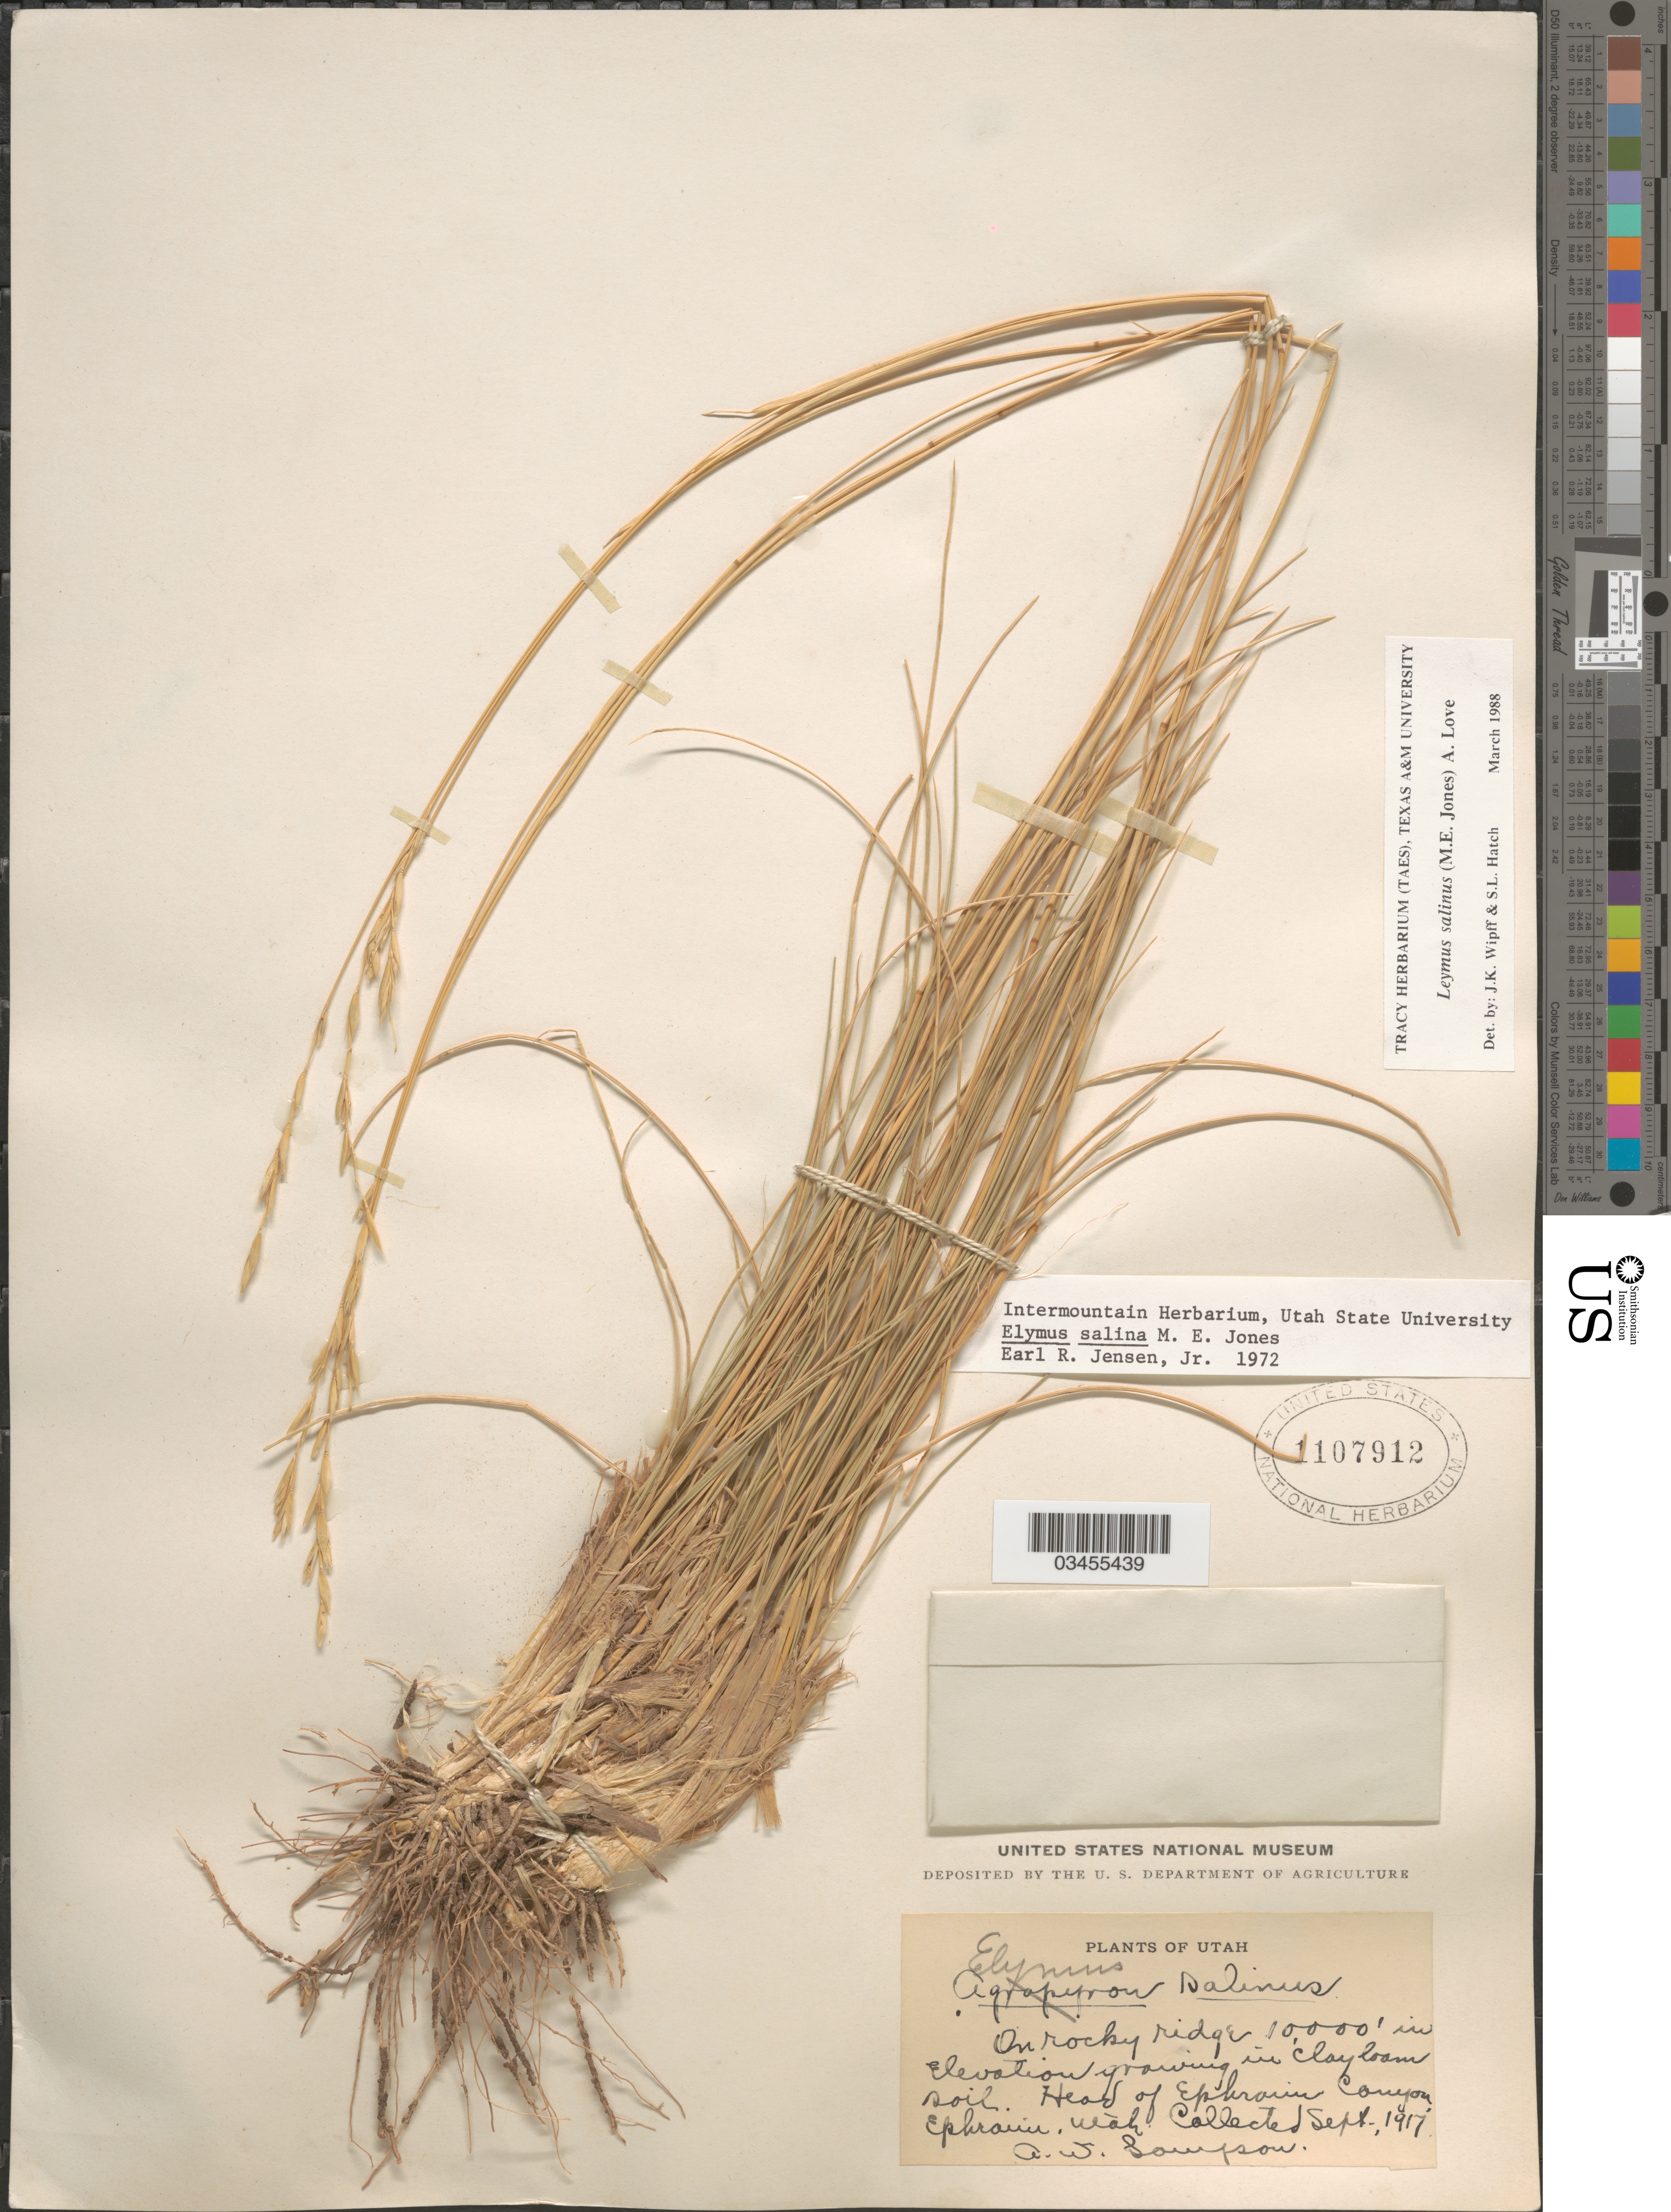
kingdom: Plantae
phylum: Tracheophyta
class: Liliopsida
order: Poales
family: Poaceae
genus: Leymus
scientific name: Leymus salina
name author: (M.E. Jones) Á. Löve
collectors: A. Sampson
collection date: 1917-09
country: United States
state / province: Utah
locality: Head of Ephraim Canyon, Ephraim.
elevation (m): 3048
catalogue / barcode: US 1107912